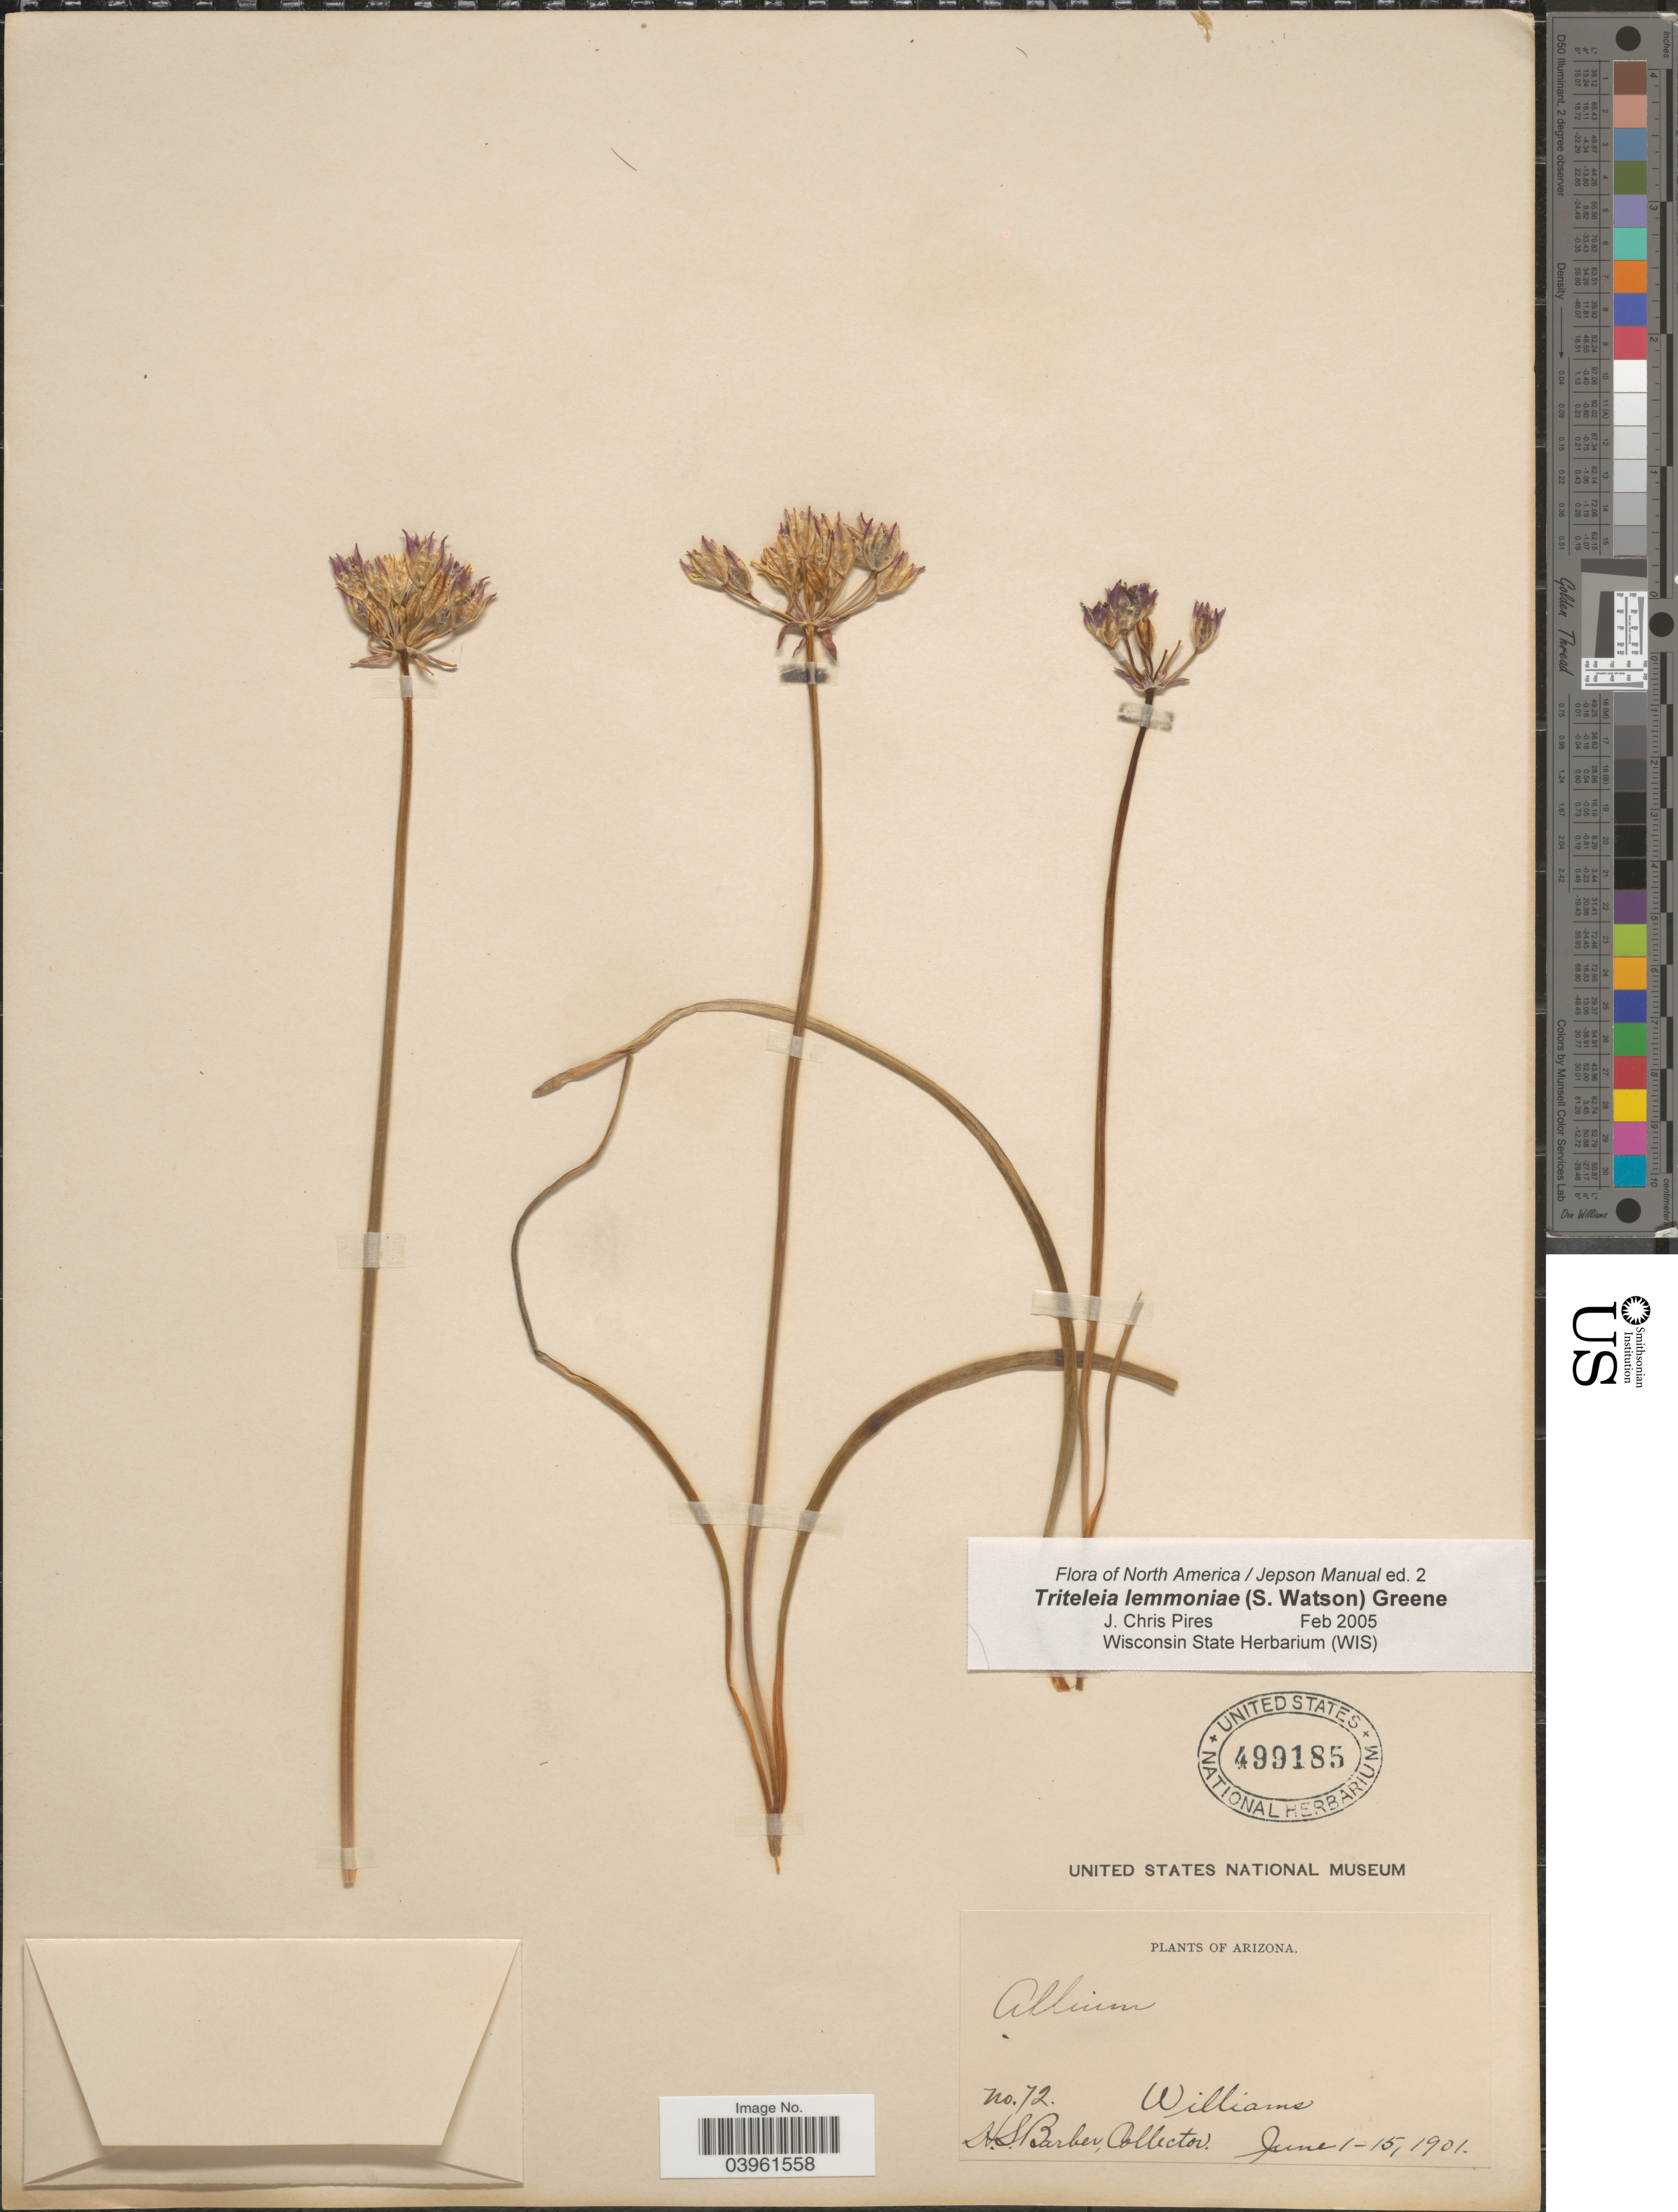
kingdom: Plantae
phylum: Tracheophyta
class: Liliopsida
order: Asparagales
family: Asparagaceae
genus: Triteleia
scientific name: Triteleia lemmoniae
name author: (S. Watson) Greene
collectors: H. Barber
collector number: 72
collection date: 1901-06-01/1901-06-15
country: United States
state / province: Arizona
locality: Williams.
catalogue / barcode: US 499185